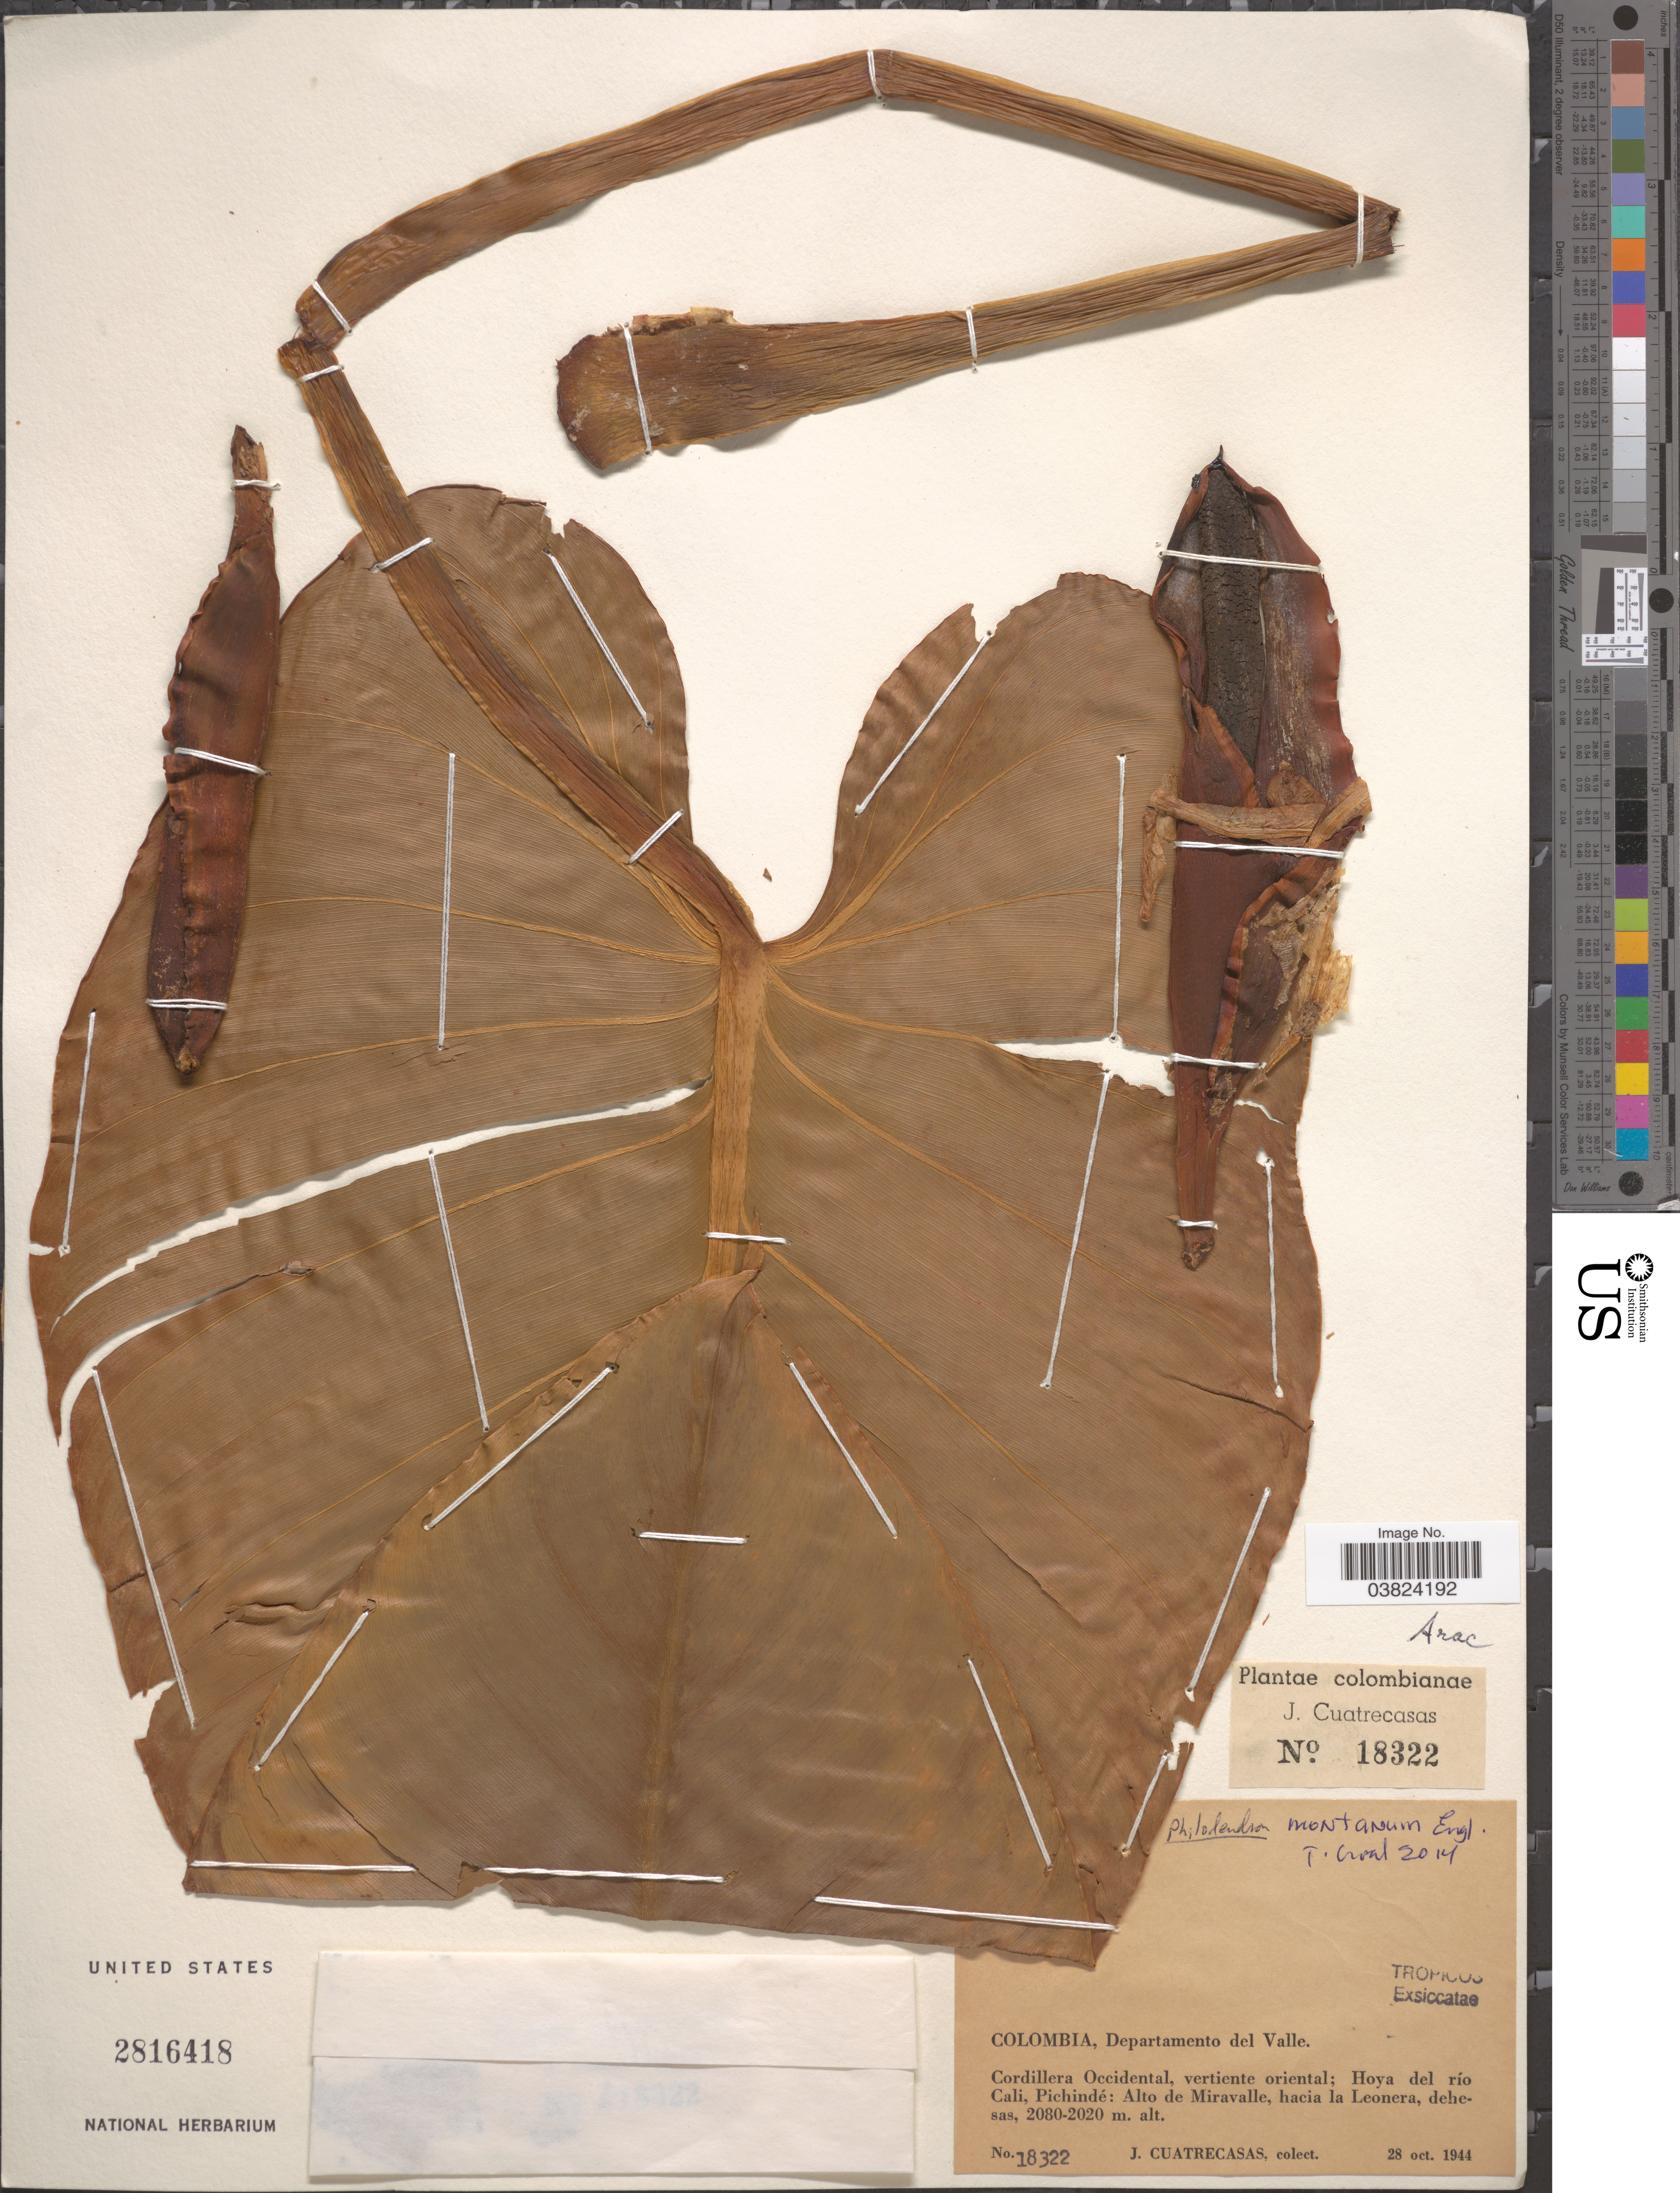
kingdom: Plantae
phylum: Tracheophyta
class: Liliopsida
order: Alismatales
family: Araceae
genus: Philodendron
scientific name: Philodendron montanum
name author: Engl.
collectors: J. Cuatrecasas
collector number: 18322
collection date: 1944-10-28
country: Colombia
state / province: Valle del Cauca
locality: Departamento del Valle. Cordillera Occidental, vertiente oriental; Hoya del río Cali, Pichindé: Alto de Miravalle, hacia la Leonera, dehesas.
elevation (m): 2020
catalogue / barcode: US 2816418